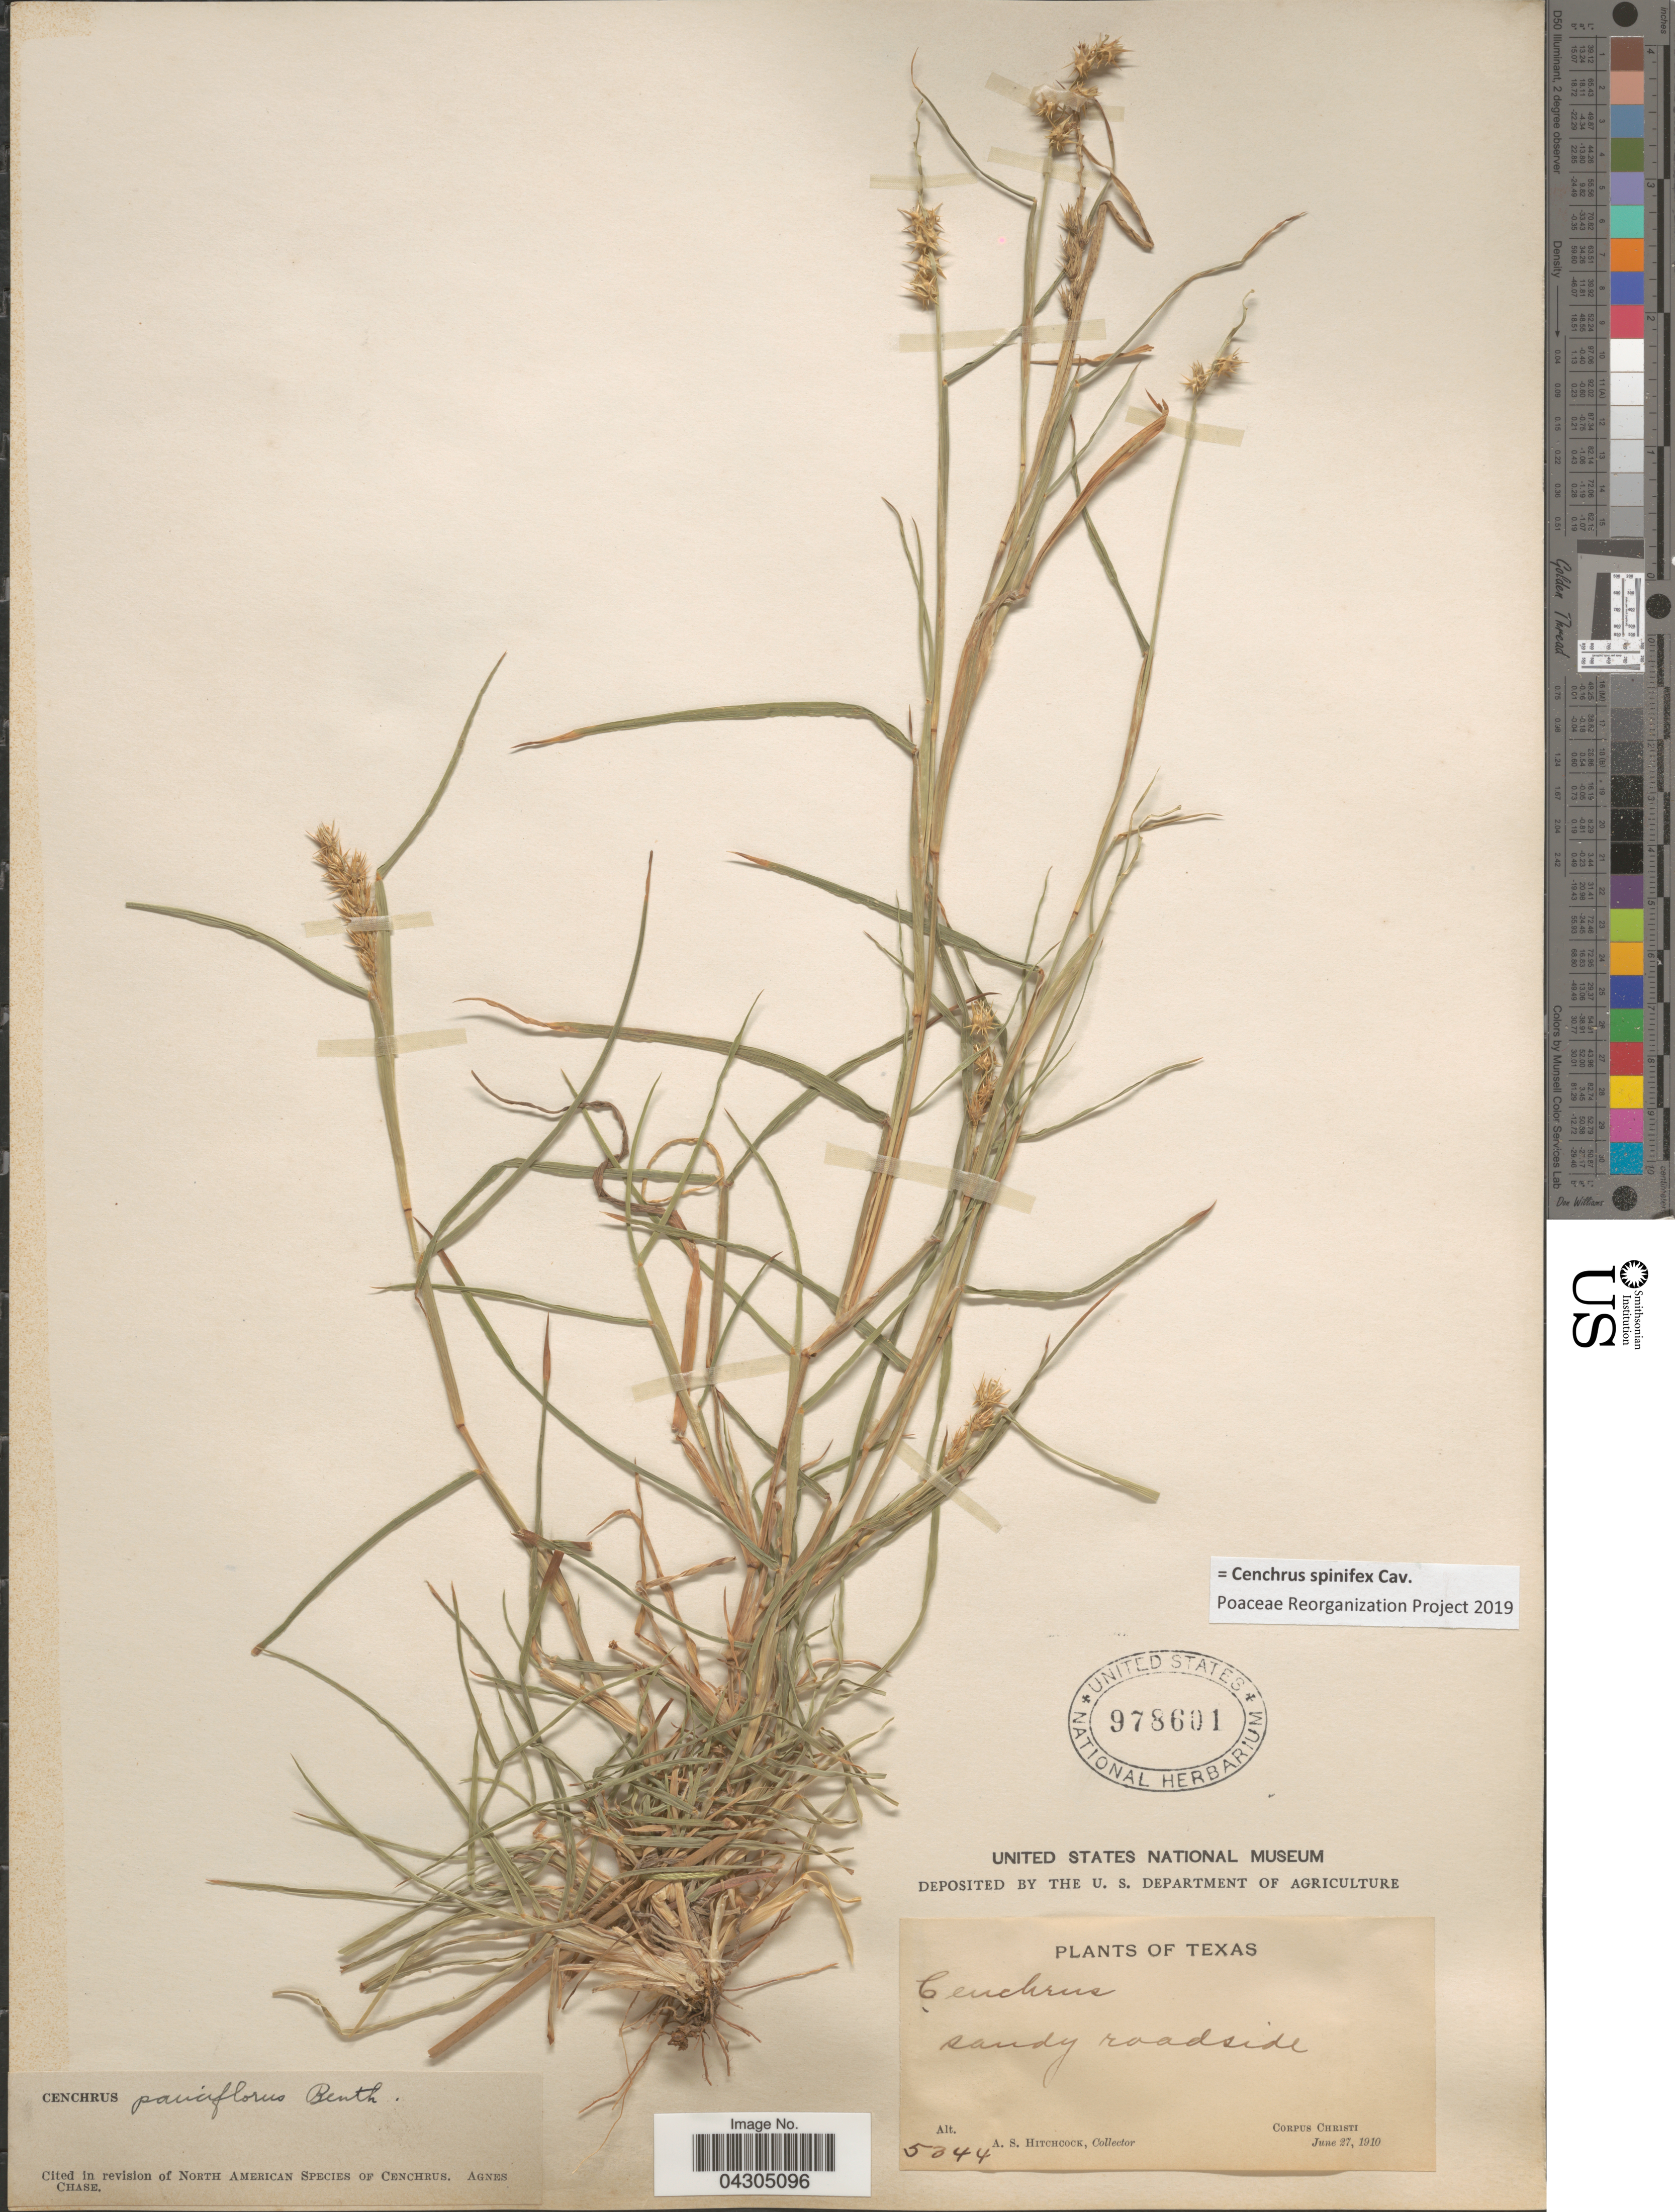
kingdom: Plantae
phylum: Tracheophyta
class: Liliopsida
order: Poales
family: Poaceae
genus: Cenchrus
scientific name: Cenchrus spinifex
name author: Cav.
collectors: A. S. Hitchcock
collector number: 5044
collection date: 1910-06-27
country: United States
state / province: Texas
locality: Sandy roadside. Corpus Christi.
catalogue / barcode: US 978601